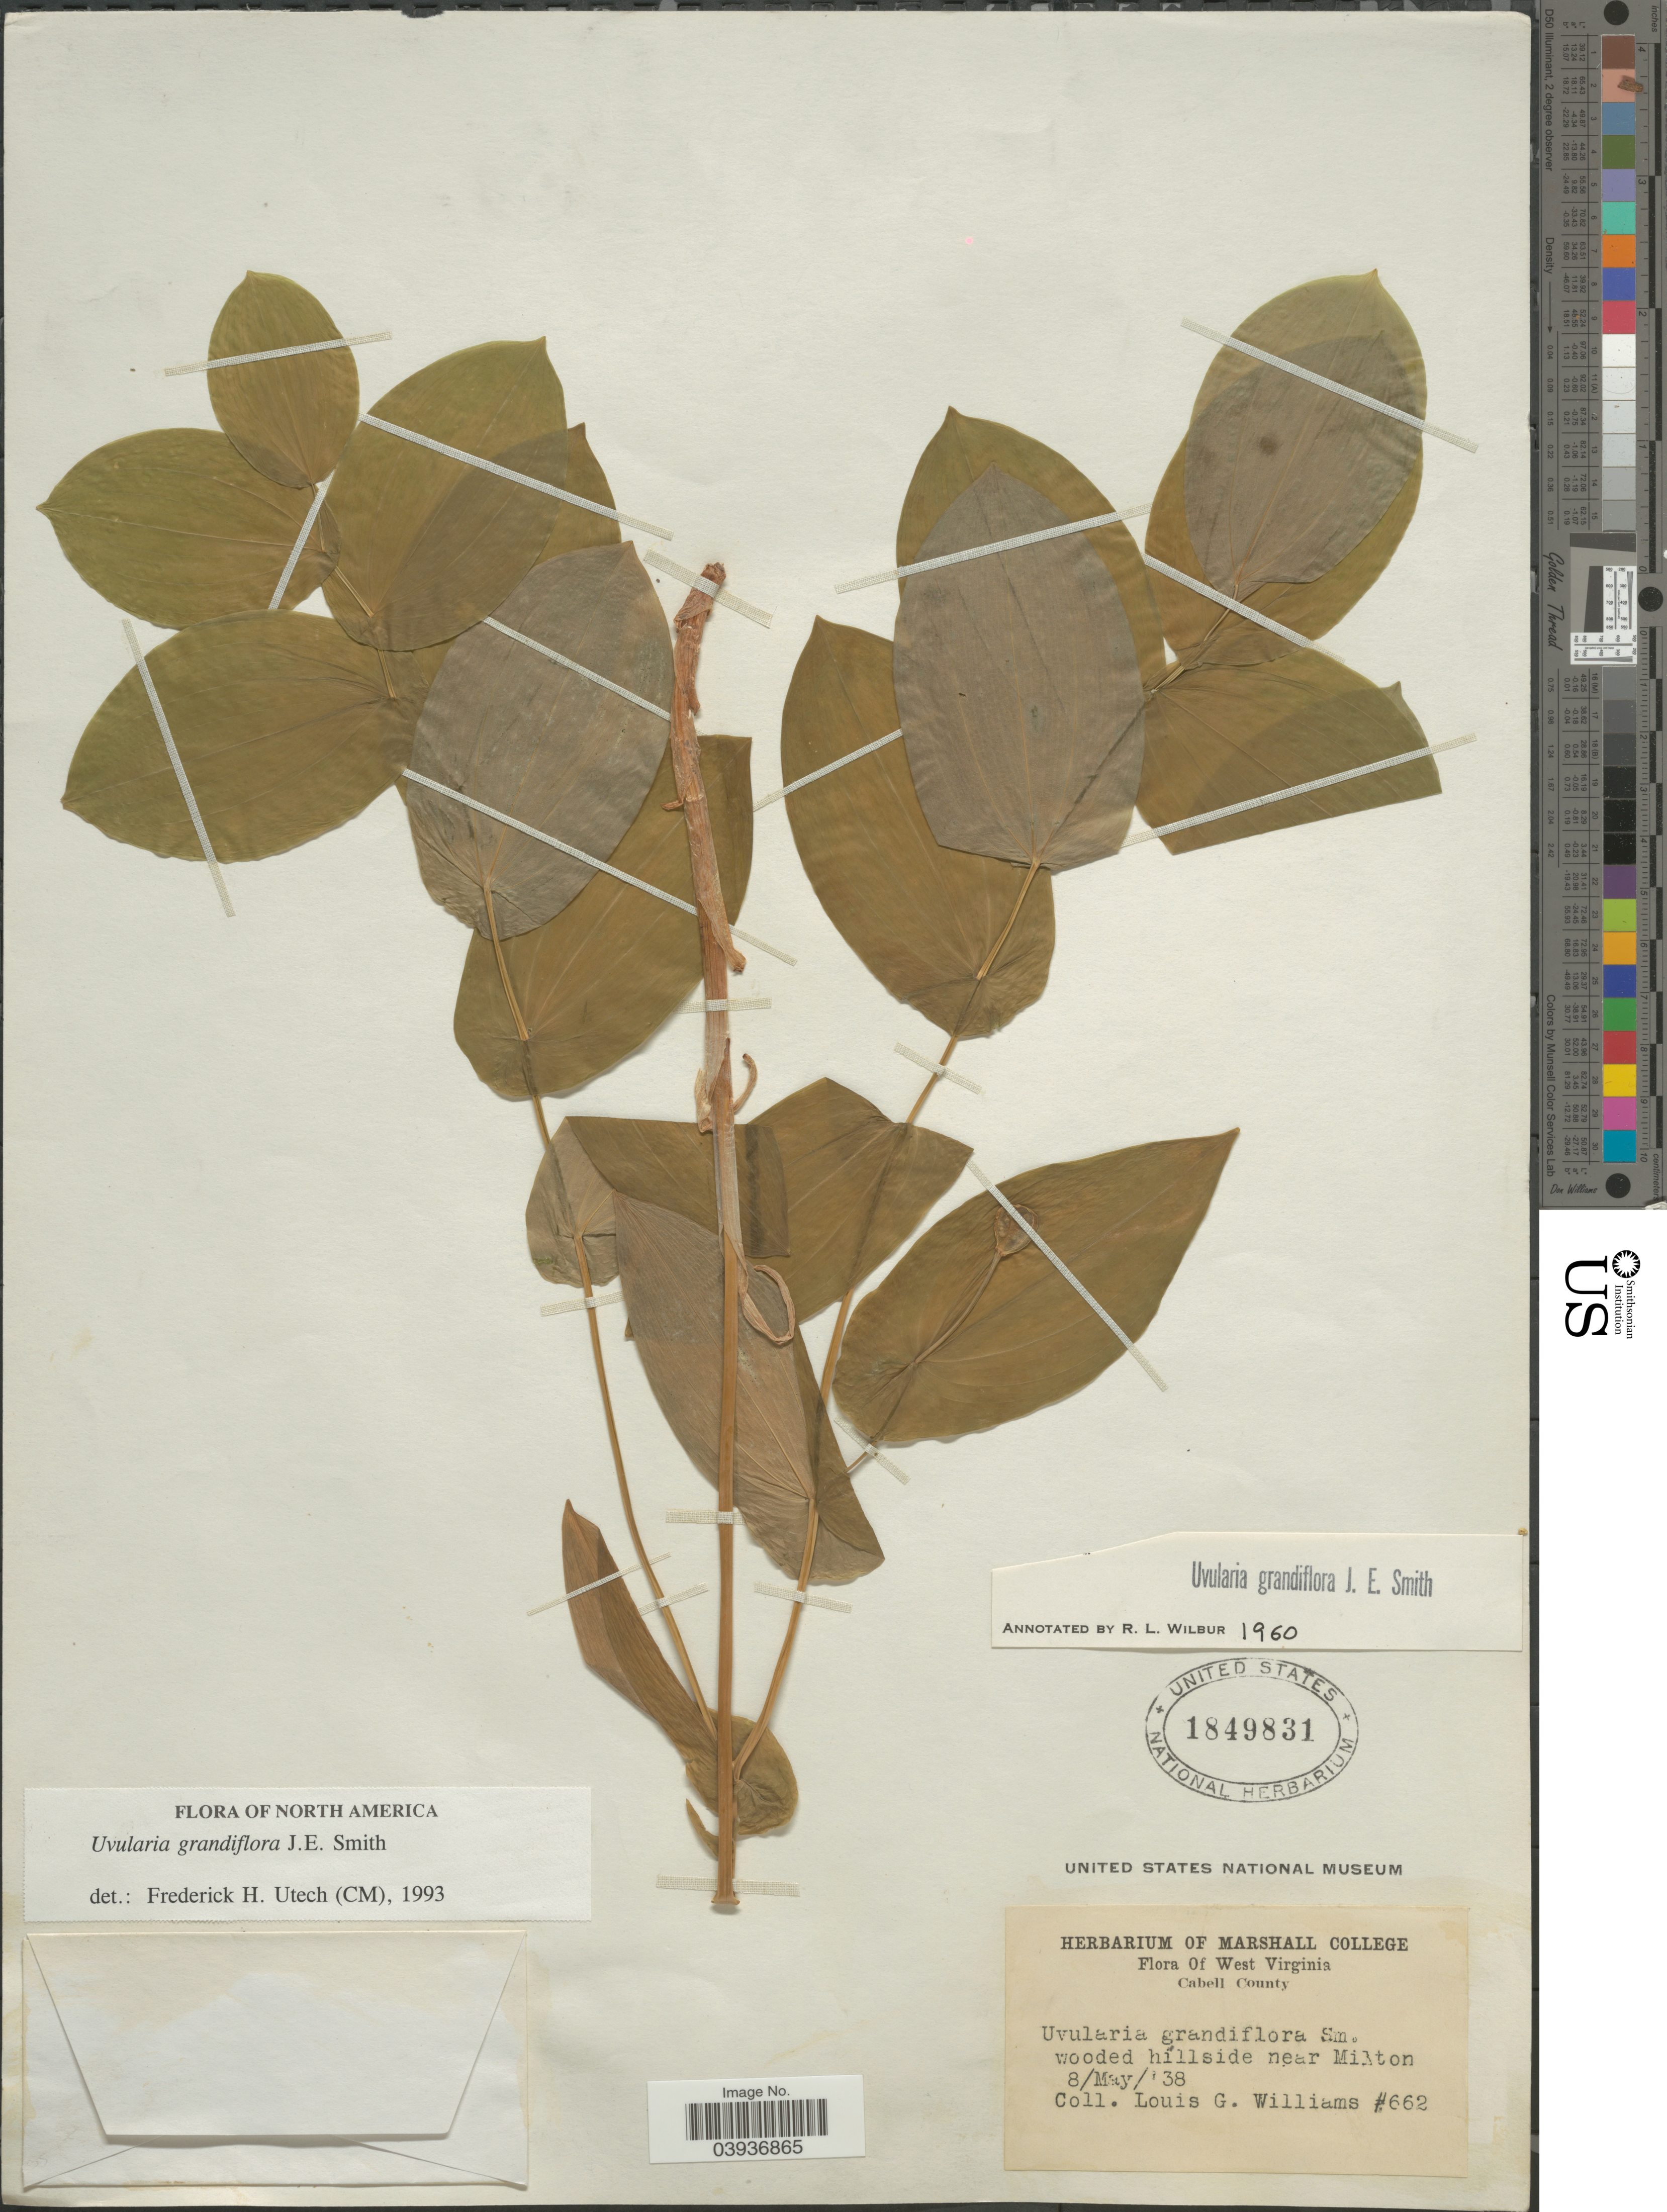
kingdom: Plantae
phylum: Tracheophyta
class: Liliopsida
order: Liliales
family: Colchicaceae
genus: Uvularia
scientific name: Uvularia grandiflora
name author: Sm.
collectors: L. G. Williams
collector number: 662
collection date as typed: Transcribed d/m/y: 8/5/38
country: United States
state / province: West Virginia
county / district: Cabell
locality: Cabelll County. Wooded hillside near Milton.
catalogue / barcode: US 1849831